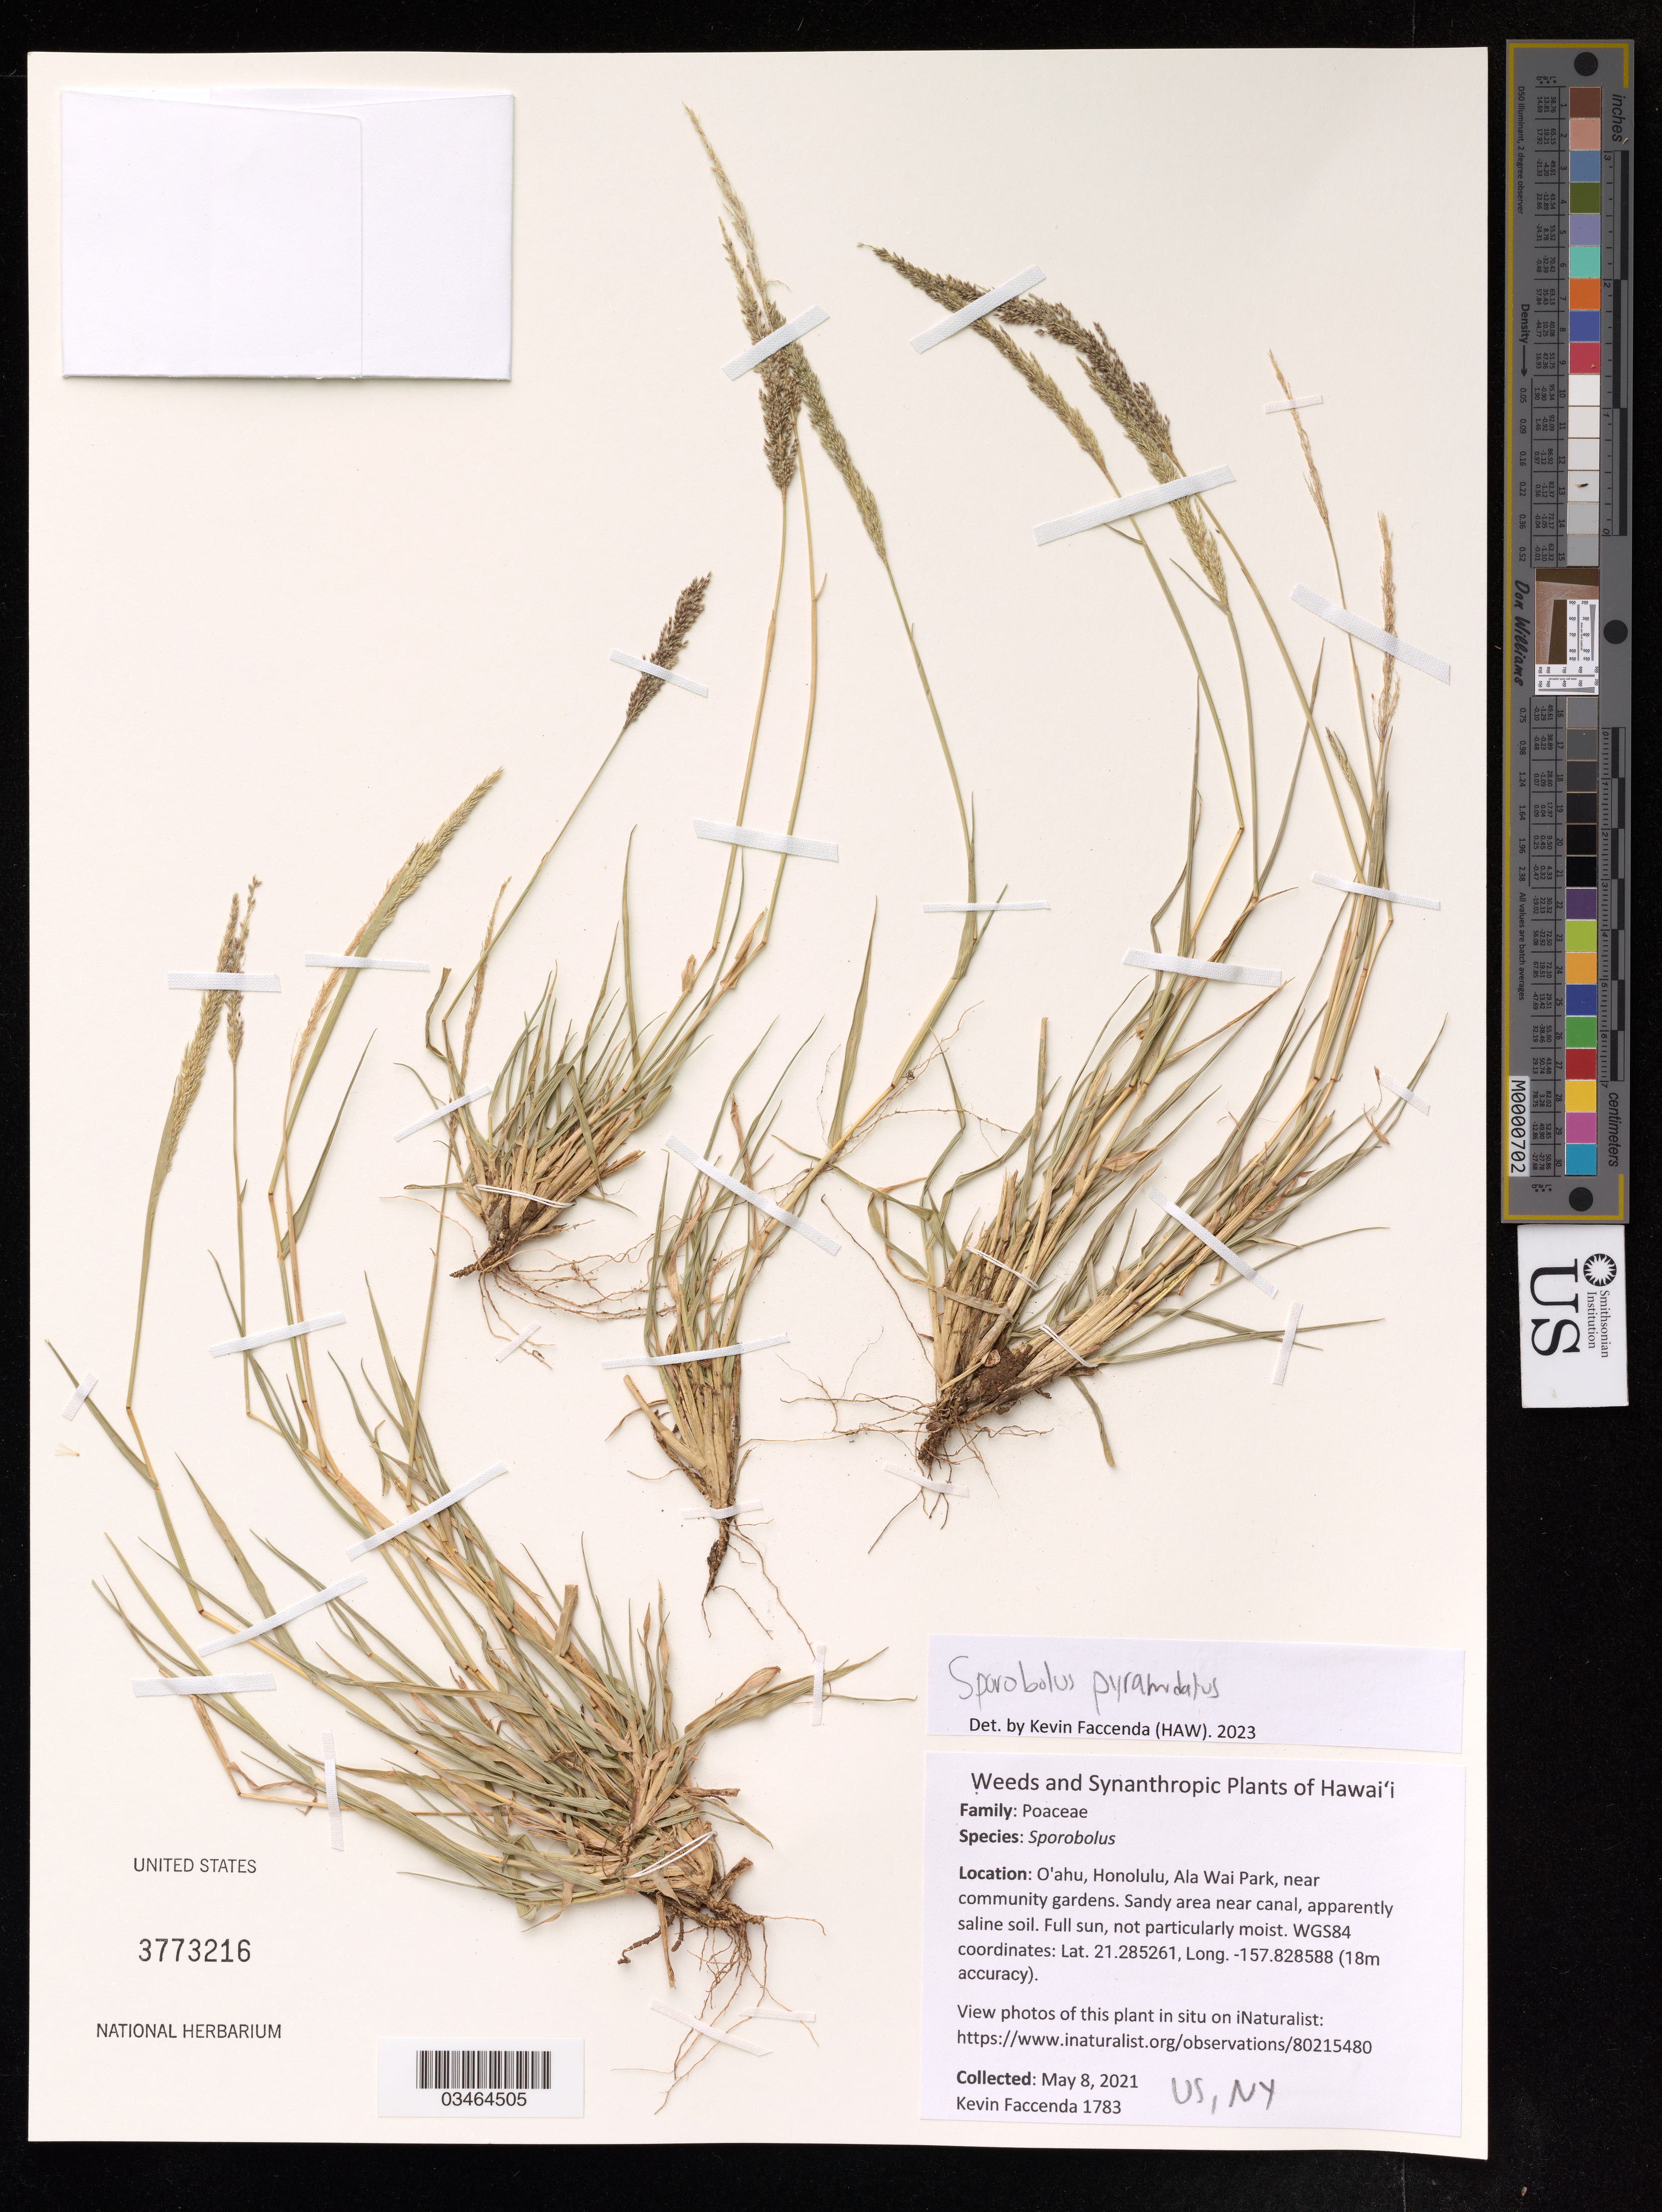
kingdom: Plantae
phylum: Tracheophyta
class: Liliopsida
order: Poales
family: Poaceae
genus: Sporobolus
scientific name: Sporobolus pyramidatus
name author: (Lam.) Hitchc.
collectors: K. Faccenda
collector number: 1783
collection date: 2021-05-08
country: United States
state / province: Hawaii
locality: O'ahu, Honolulu, Ala Wai Park, near community gardens, Sandy area near canal, apparently saline soil.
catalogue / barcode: US 3773216